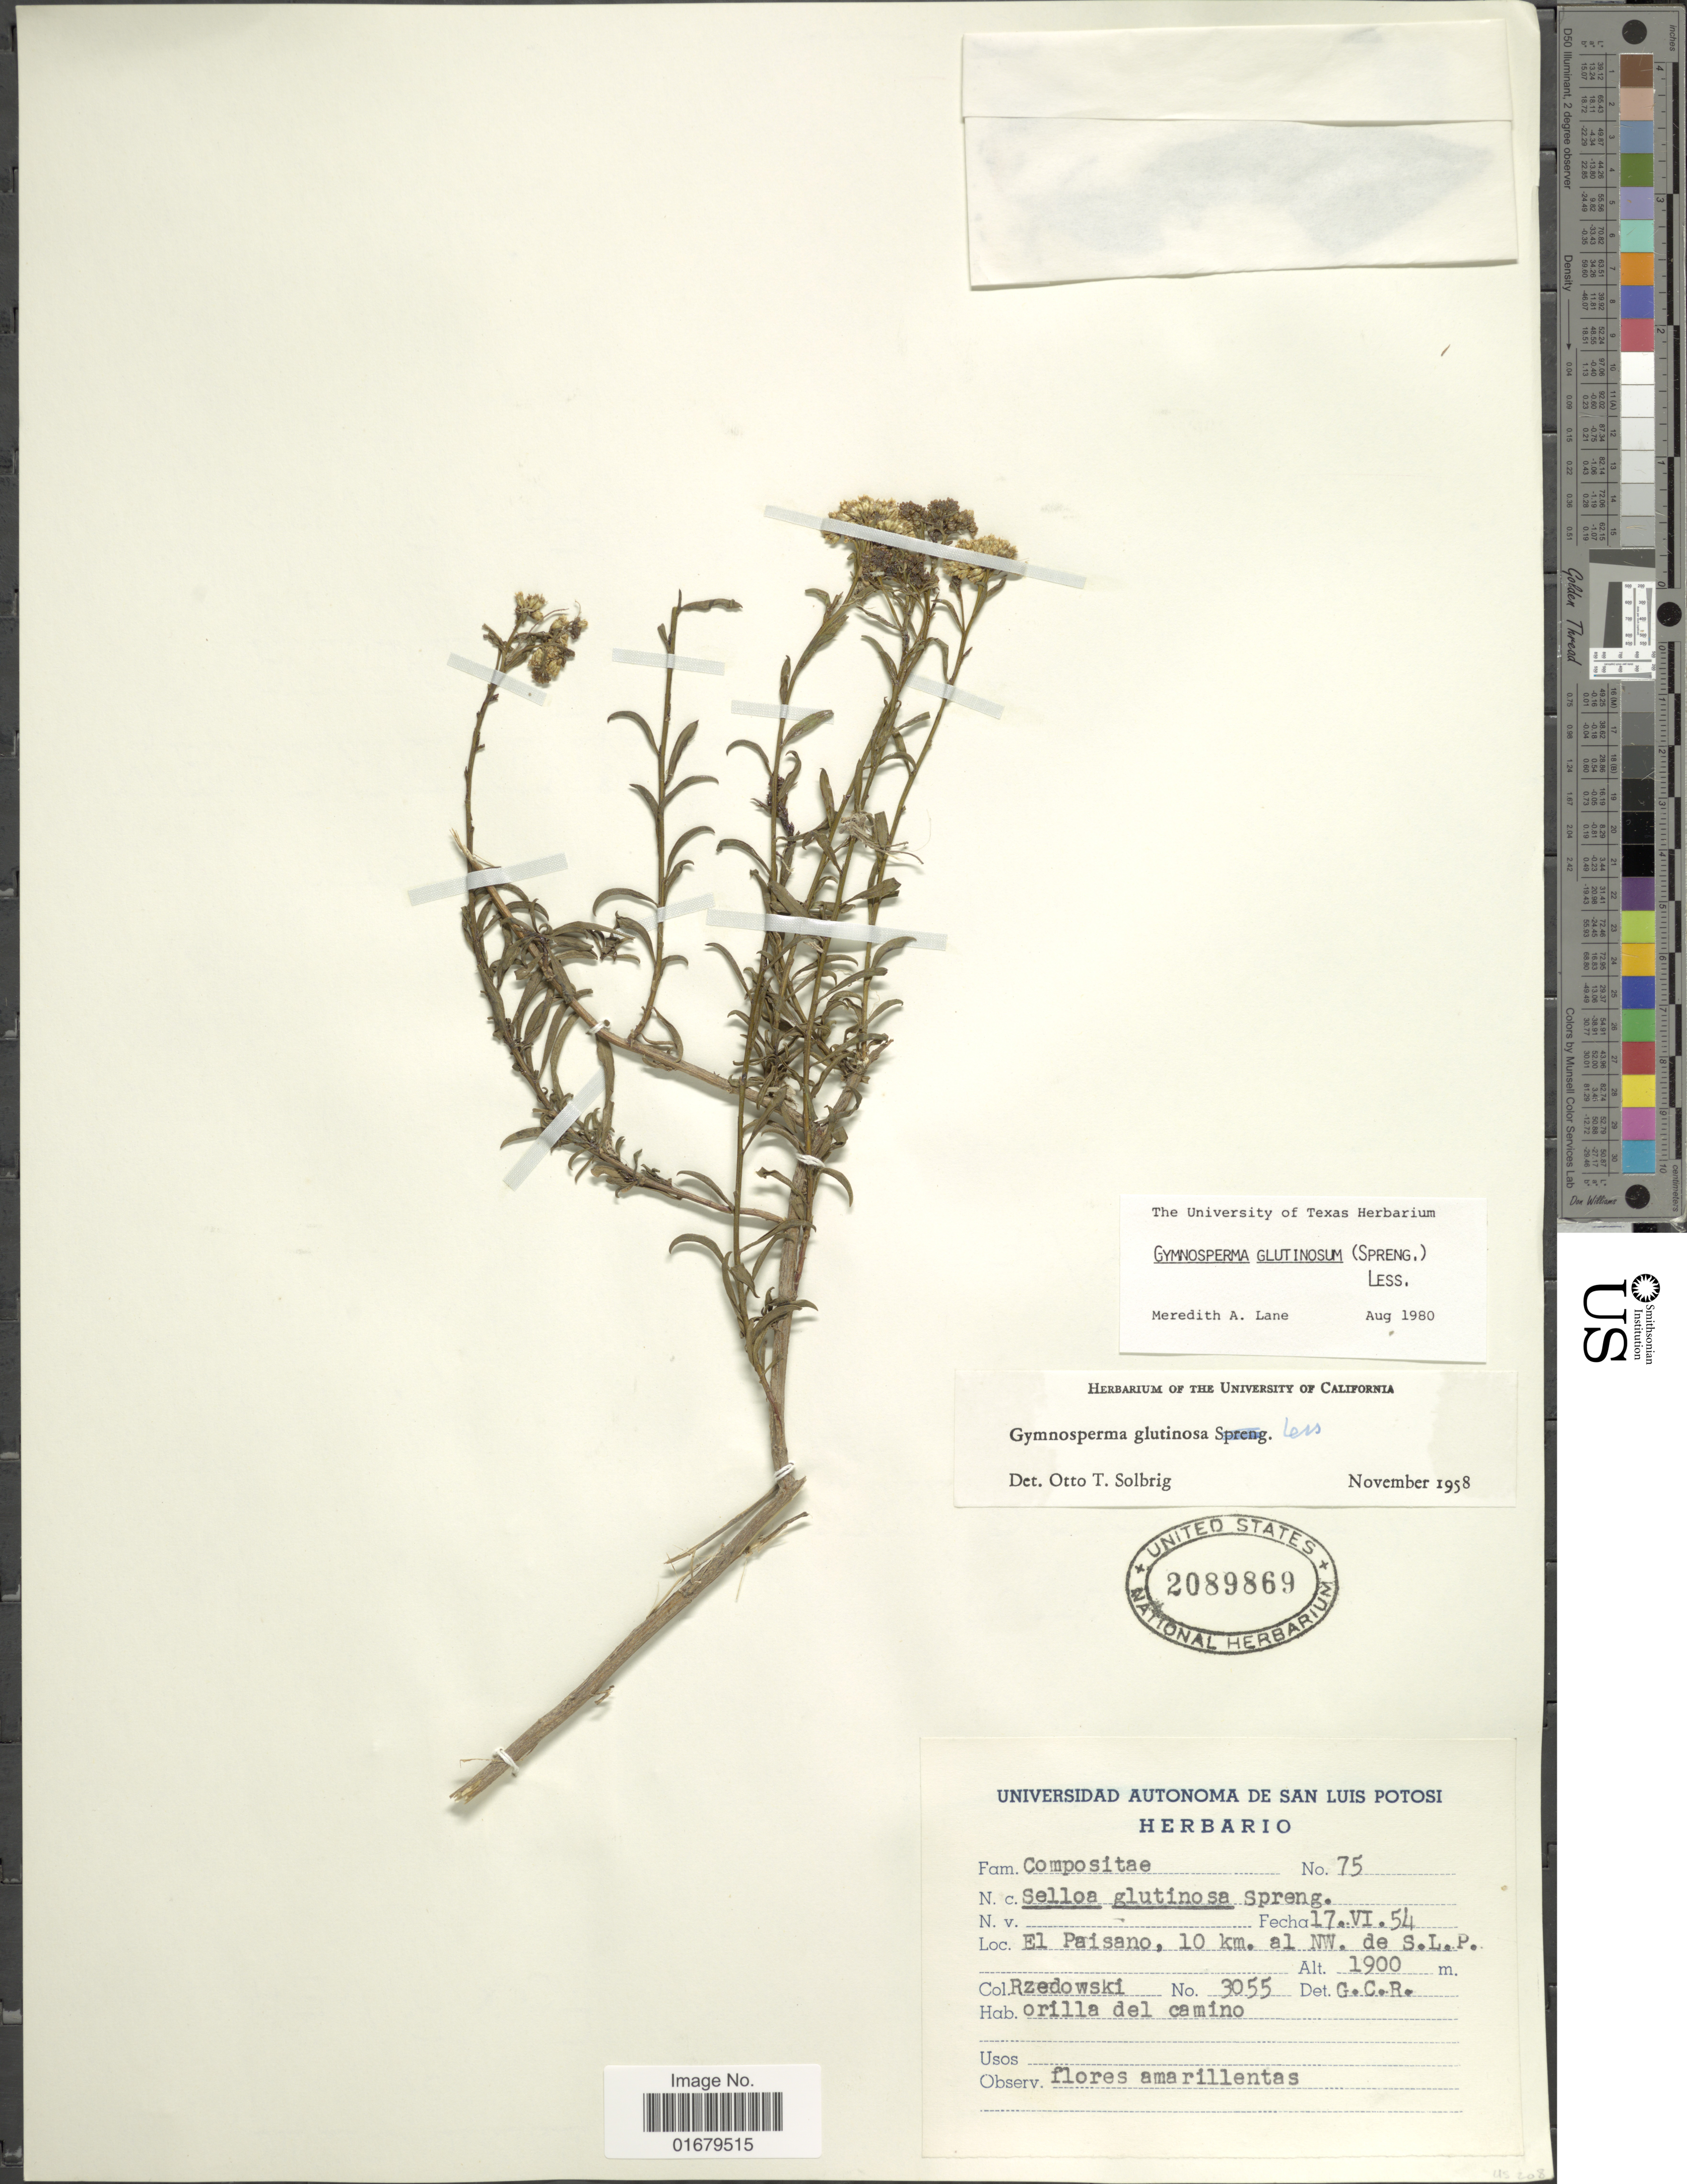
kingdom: Plantae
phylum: Tracheophyta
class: Magnoliopsida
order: Asterales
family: Asteraceae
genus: Gymnosperma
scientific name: Gymnosperma glutinosum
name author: (Spreng.) Less.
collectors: Rzedowski, --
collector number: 3055/75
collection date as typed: Transcribed d/m/y: 17/6/54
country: Mexico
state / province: San Luis Potosí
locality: El Paisano, 10 km. al NW. de S.L.P.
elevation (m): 1900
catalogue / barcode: US 2089869